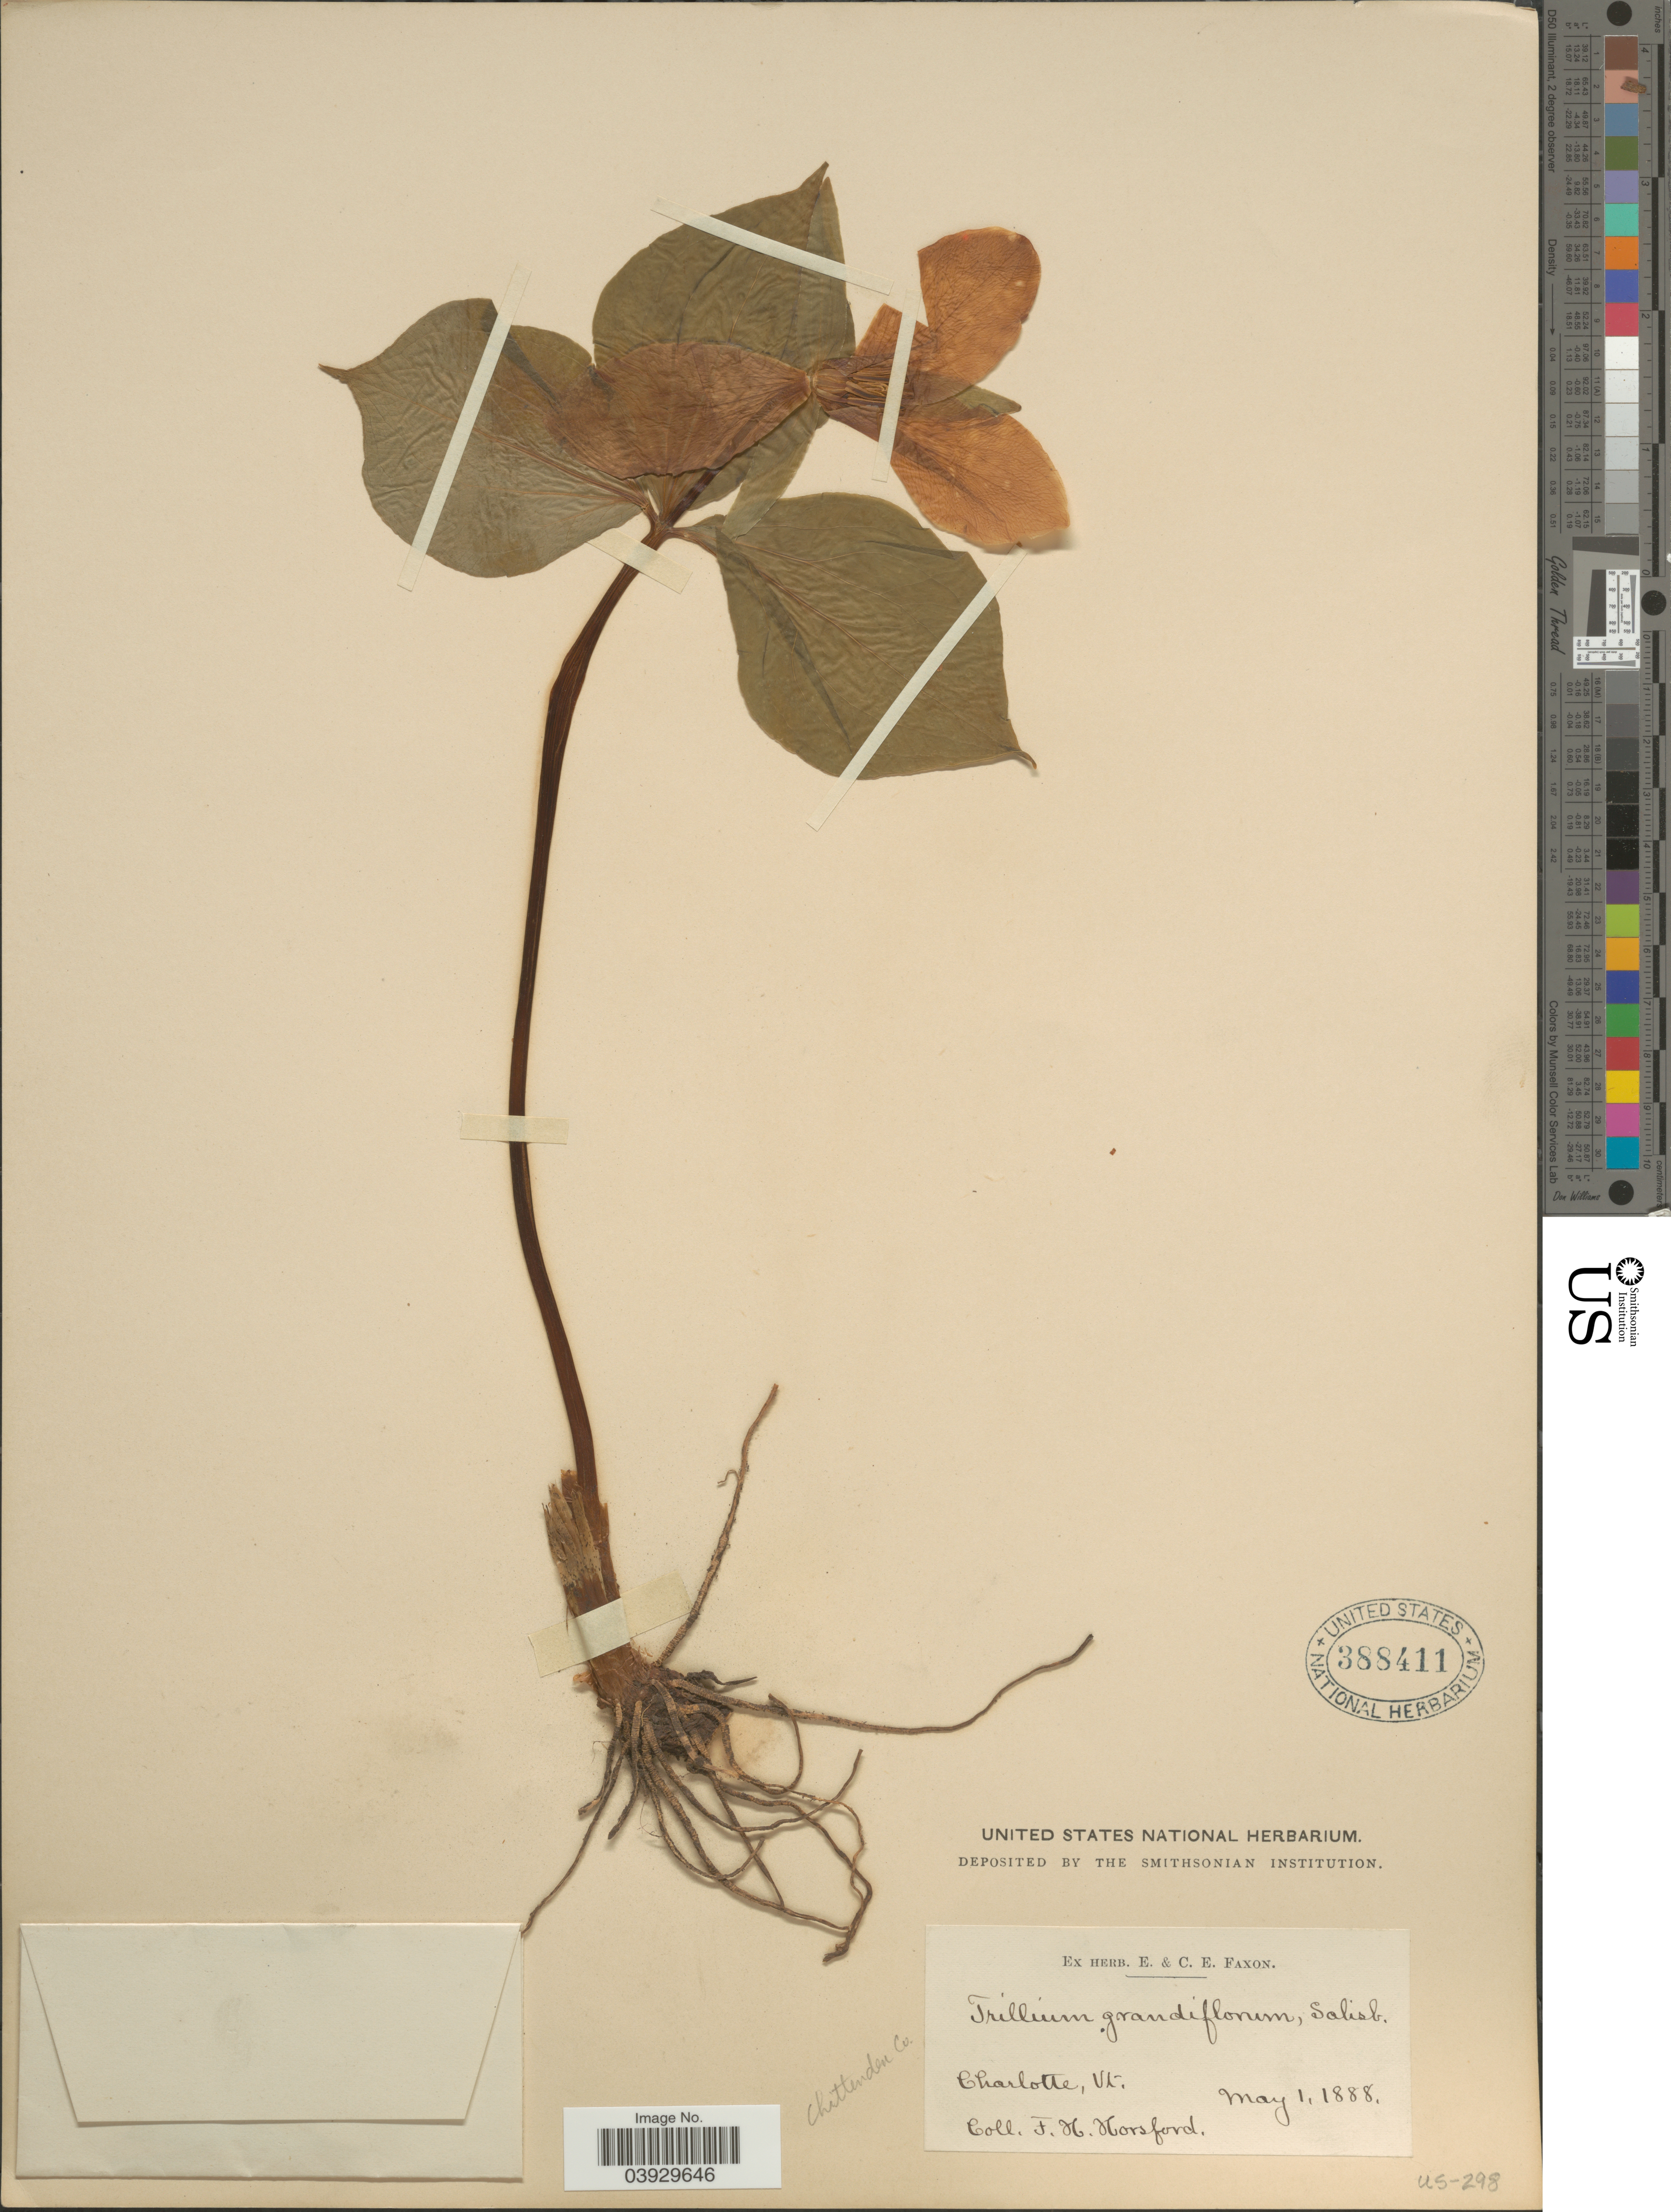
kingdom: Plantae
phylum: Tracheophyta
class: Liliopsida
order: Liliales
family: Melanthiaceae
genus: Trillium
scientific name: Trillium grandiflorum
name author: (Michx.) Salisb.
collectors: F. Horsford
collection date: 1888-05-01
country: United States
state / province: Vermont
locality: Chittenden Co. Charlotte.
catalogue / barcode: US 388411